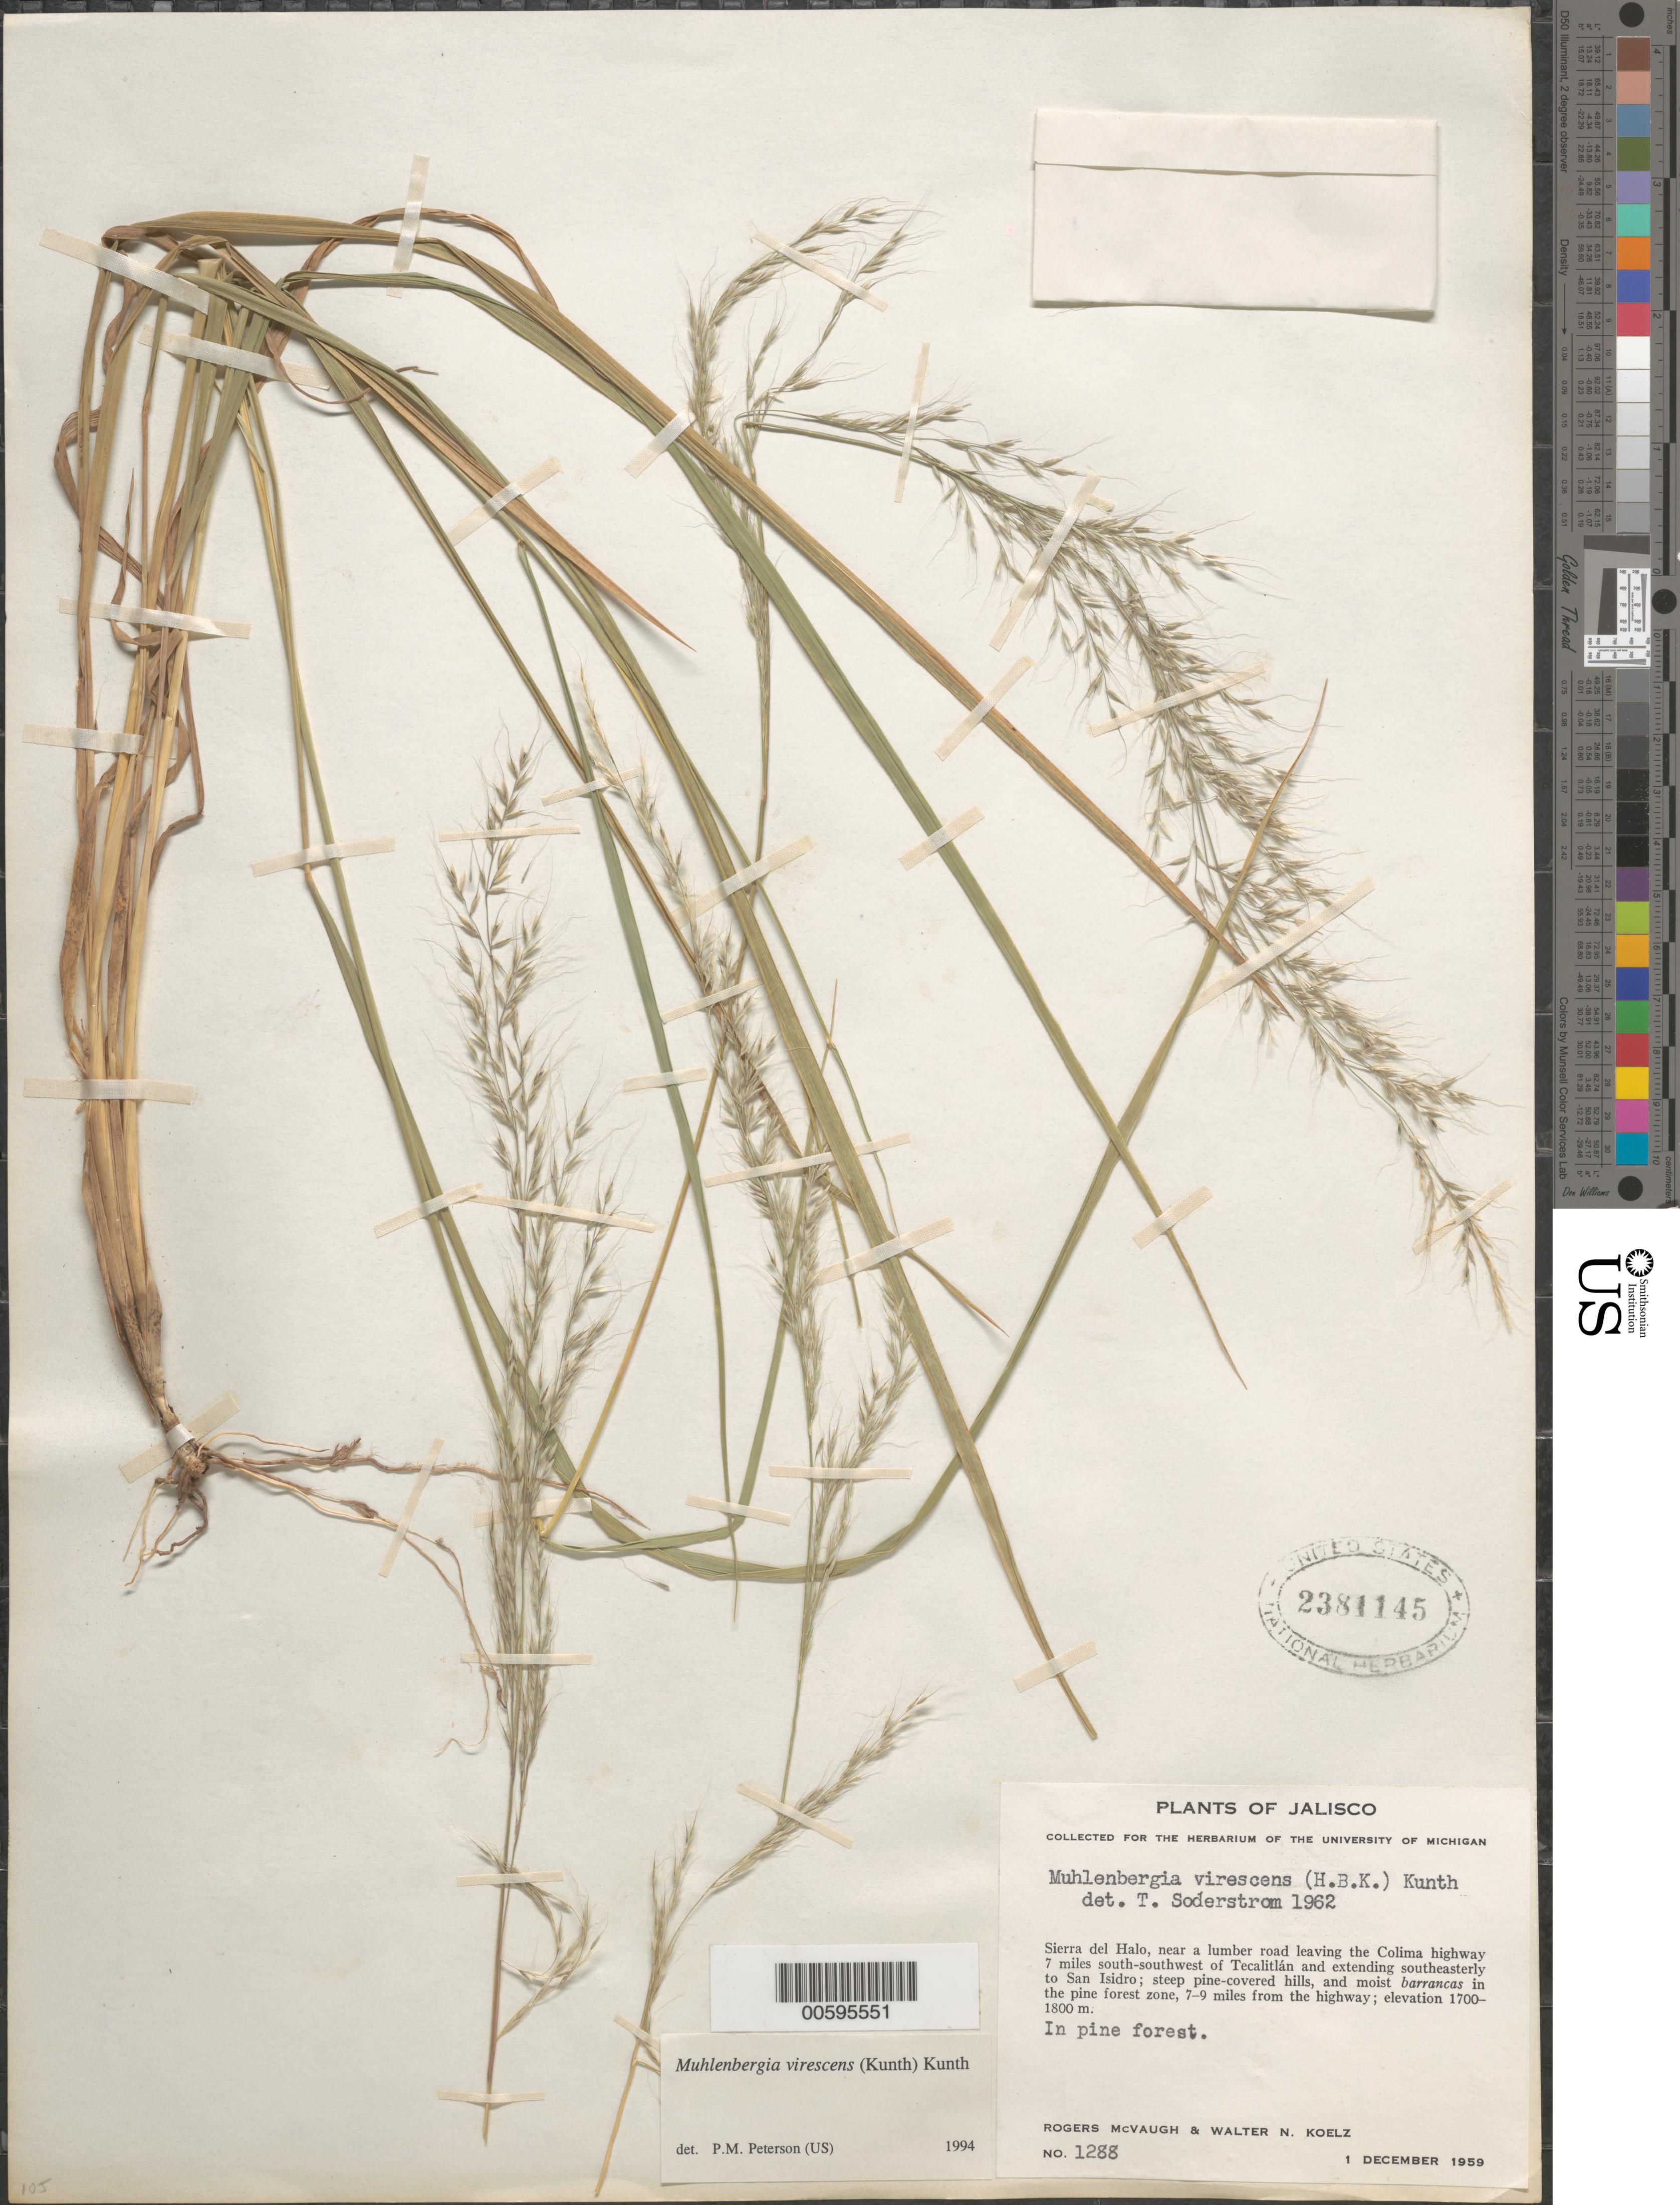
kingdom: Plantae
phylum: Tracheophyta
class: Liliopsida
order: Poales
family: Poaceae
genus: Muhlenbergia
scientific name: Muhlenbergia virescens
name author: (Kunth) Trin.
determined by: Peterson, Paul M., (BOT), Smithsonian Institution - National Museum of Natural History (UNITED STATES)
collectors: R. McVaugh & W. N. Koelz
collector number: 1288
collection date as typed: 1 Dec 1959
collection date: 1959-12-01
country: Mexico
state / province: Jalisco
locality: Sierra del Halo, near a lumber road leaving the Colima hwy 7 mi SSW of Tecalitlán & extending SE to San Isidro, 7-9 mi from hwy.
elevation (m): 1700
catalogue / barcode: US 2381145